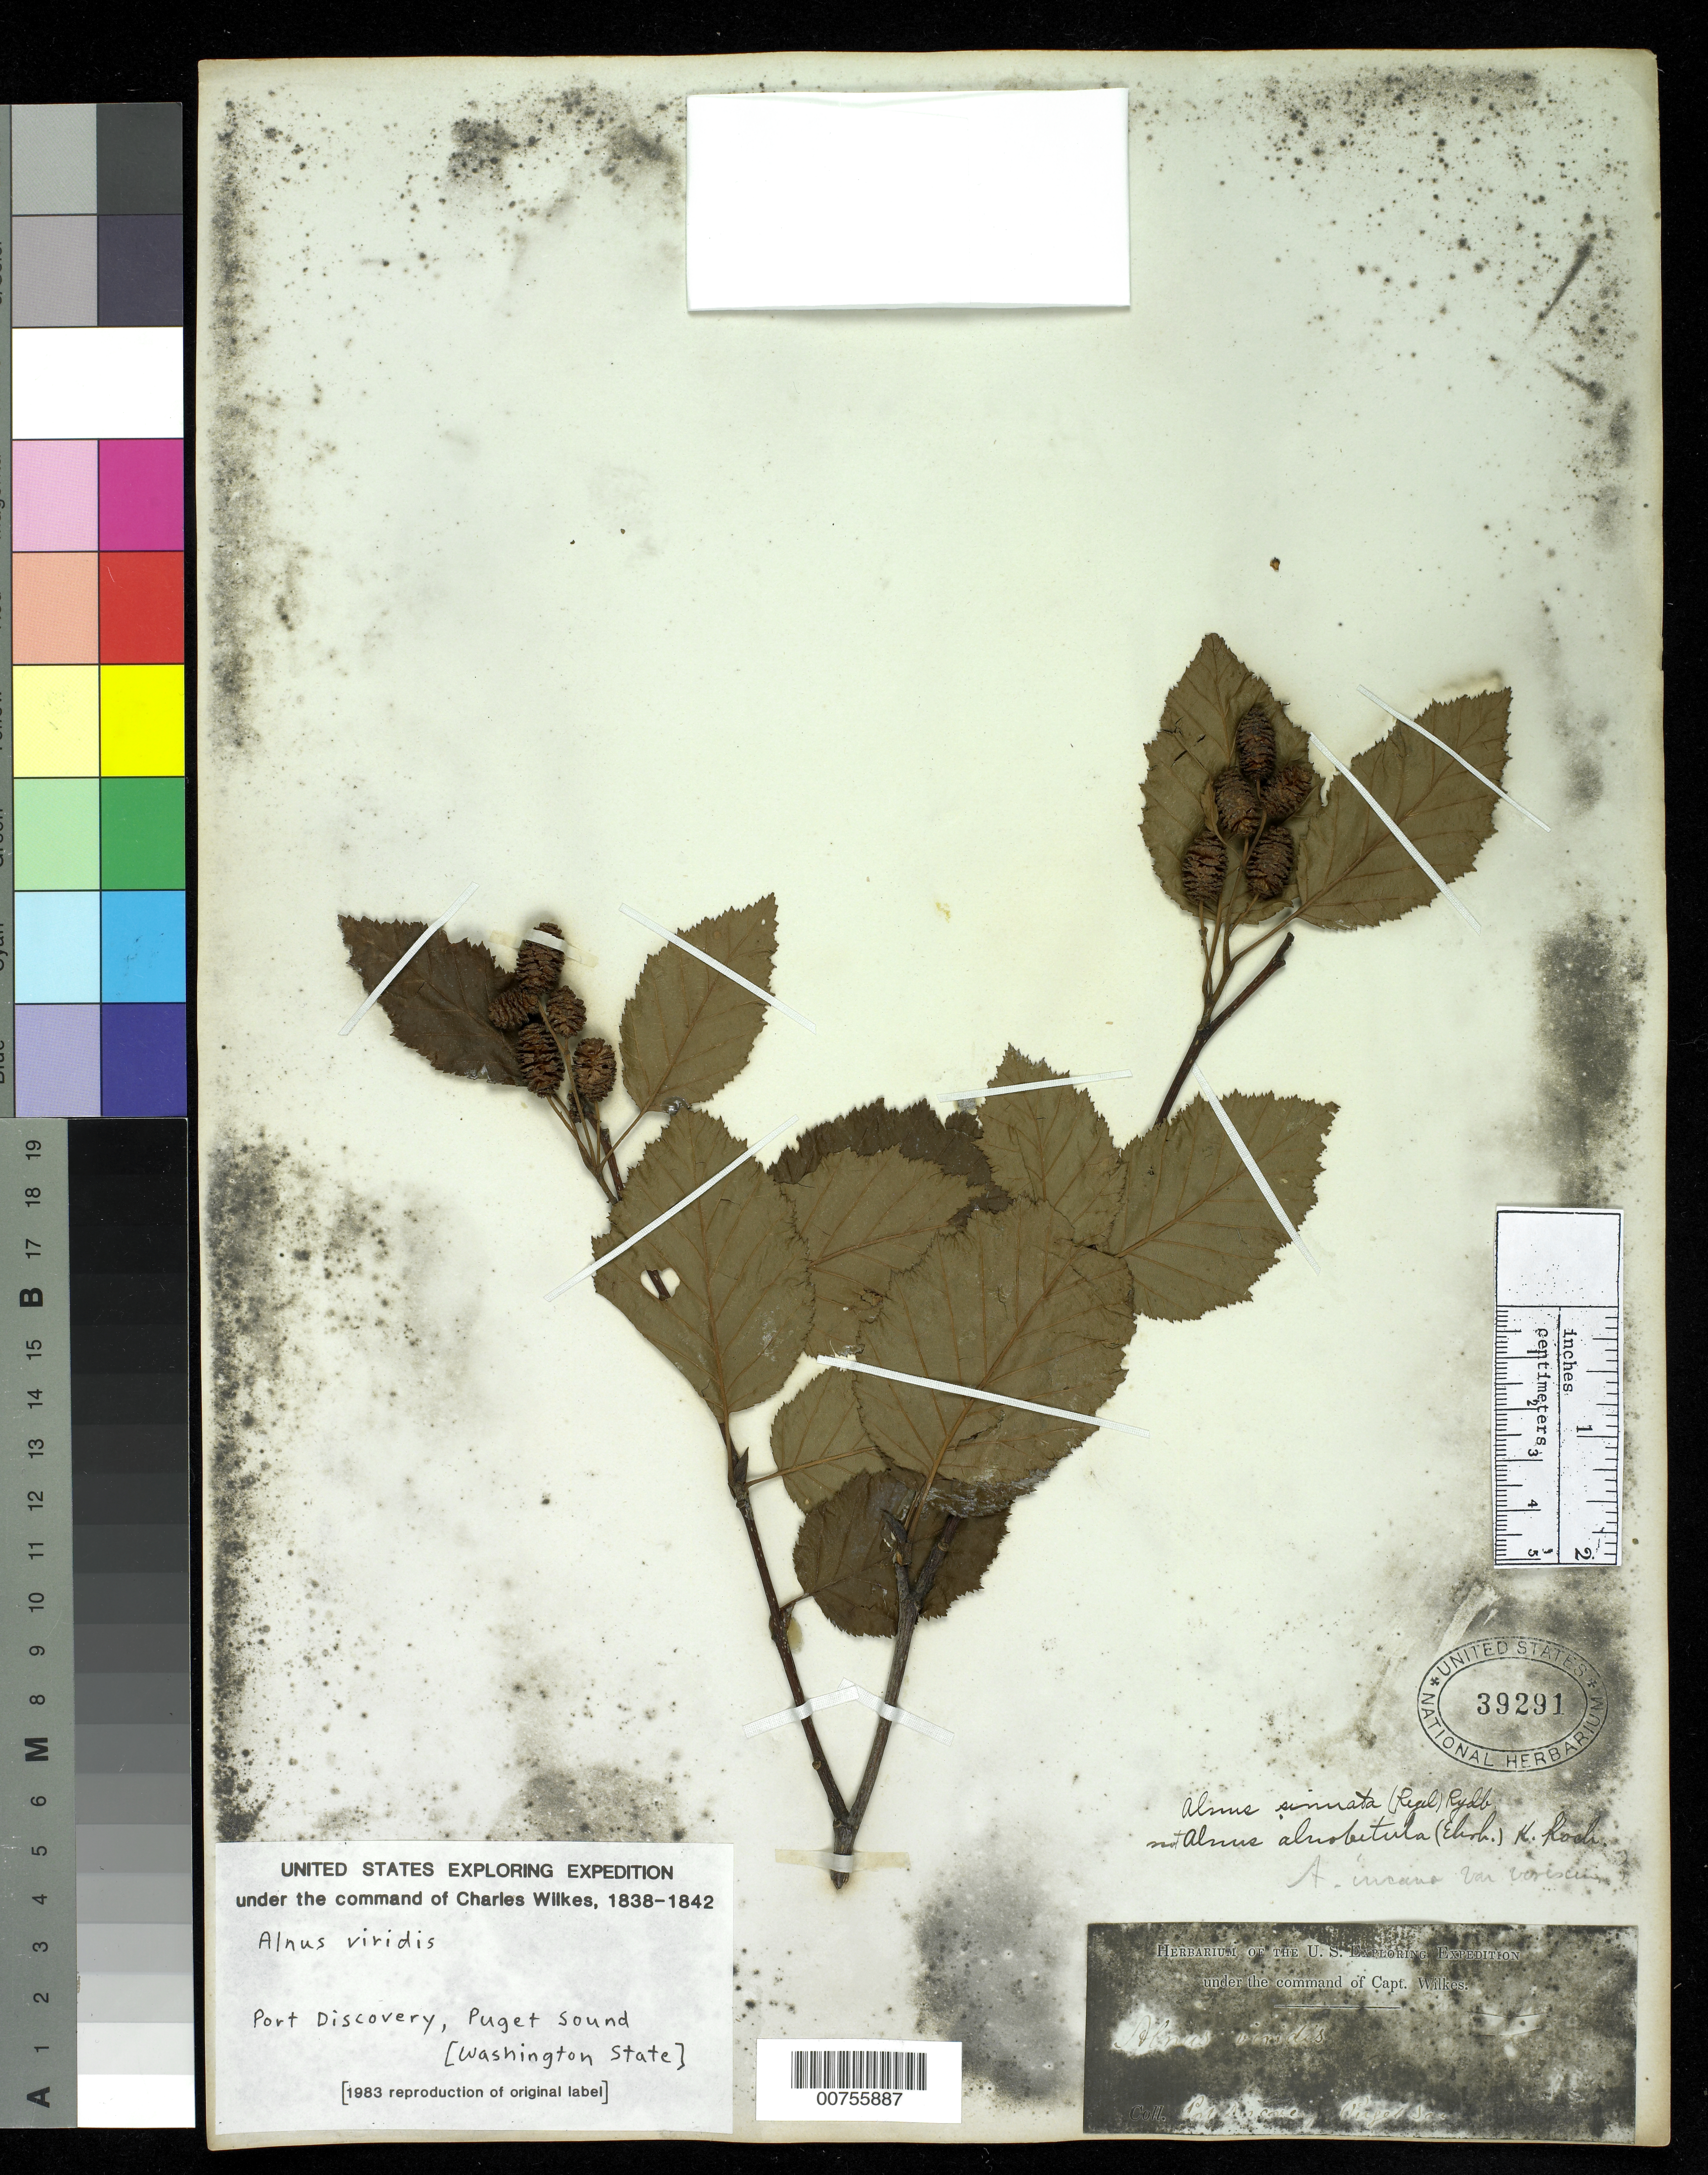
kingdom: Plantae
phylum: Tracheophyta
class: Magnoliopsida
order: Fagales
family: Betulaceae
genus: Alnus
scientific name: Alnus viridis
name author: (Chaix) DC.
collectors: Wilkes Explor. Exped.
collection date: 1838/1842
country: United States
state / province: Washington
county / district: King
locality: Port Discovery, Puget Sound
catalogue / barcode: US 39291